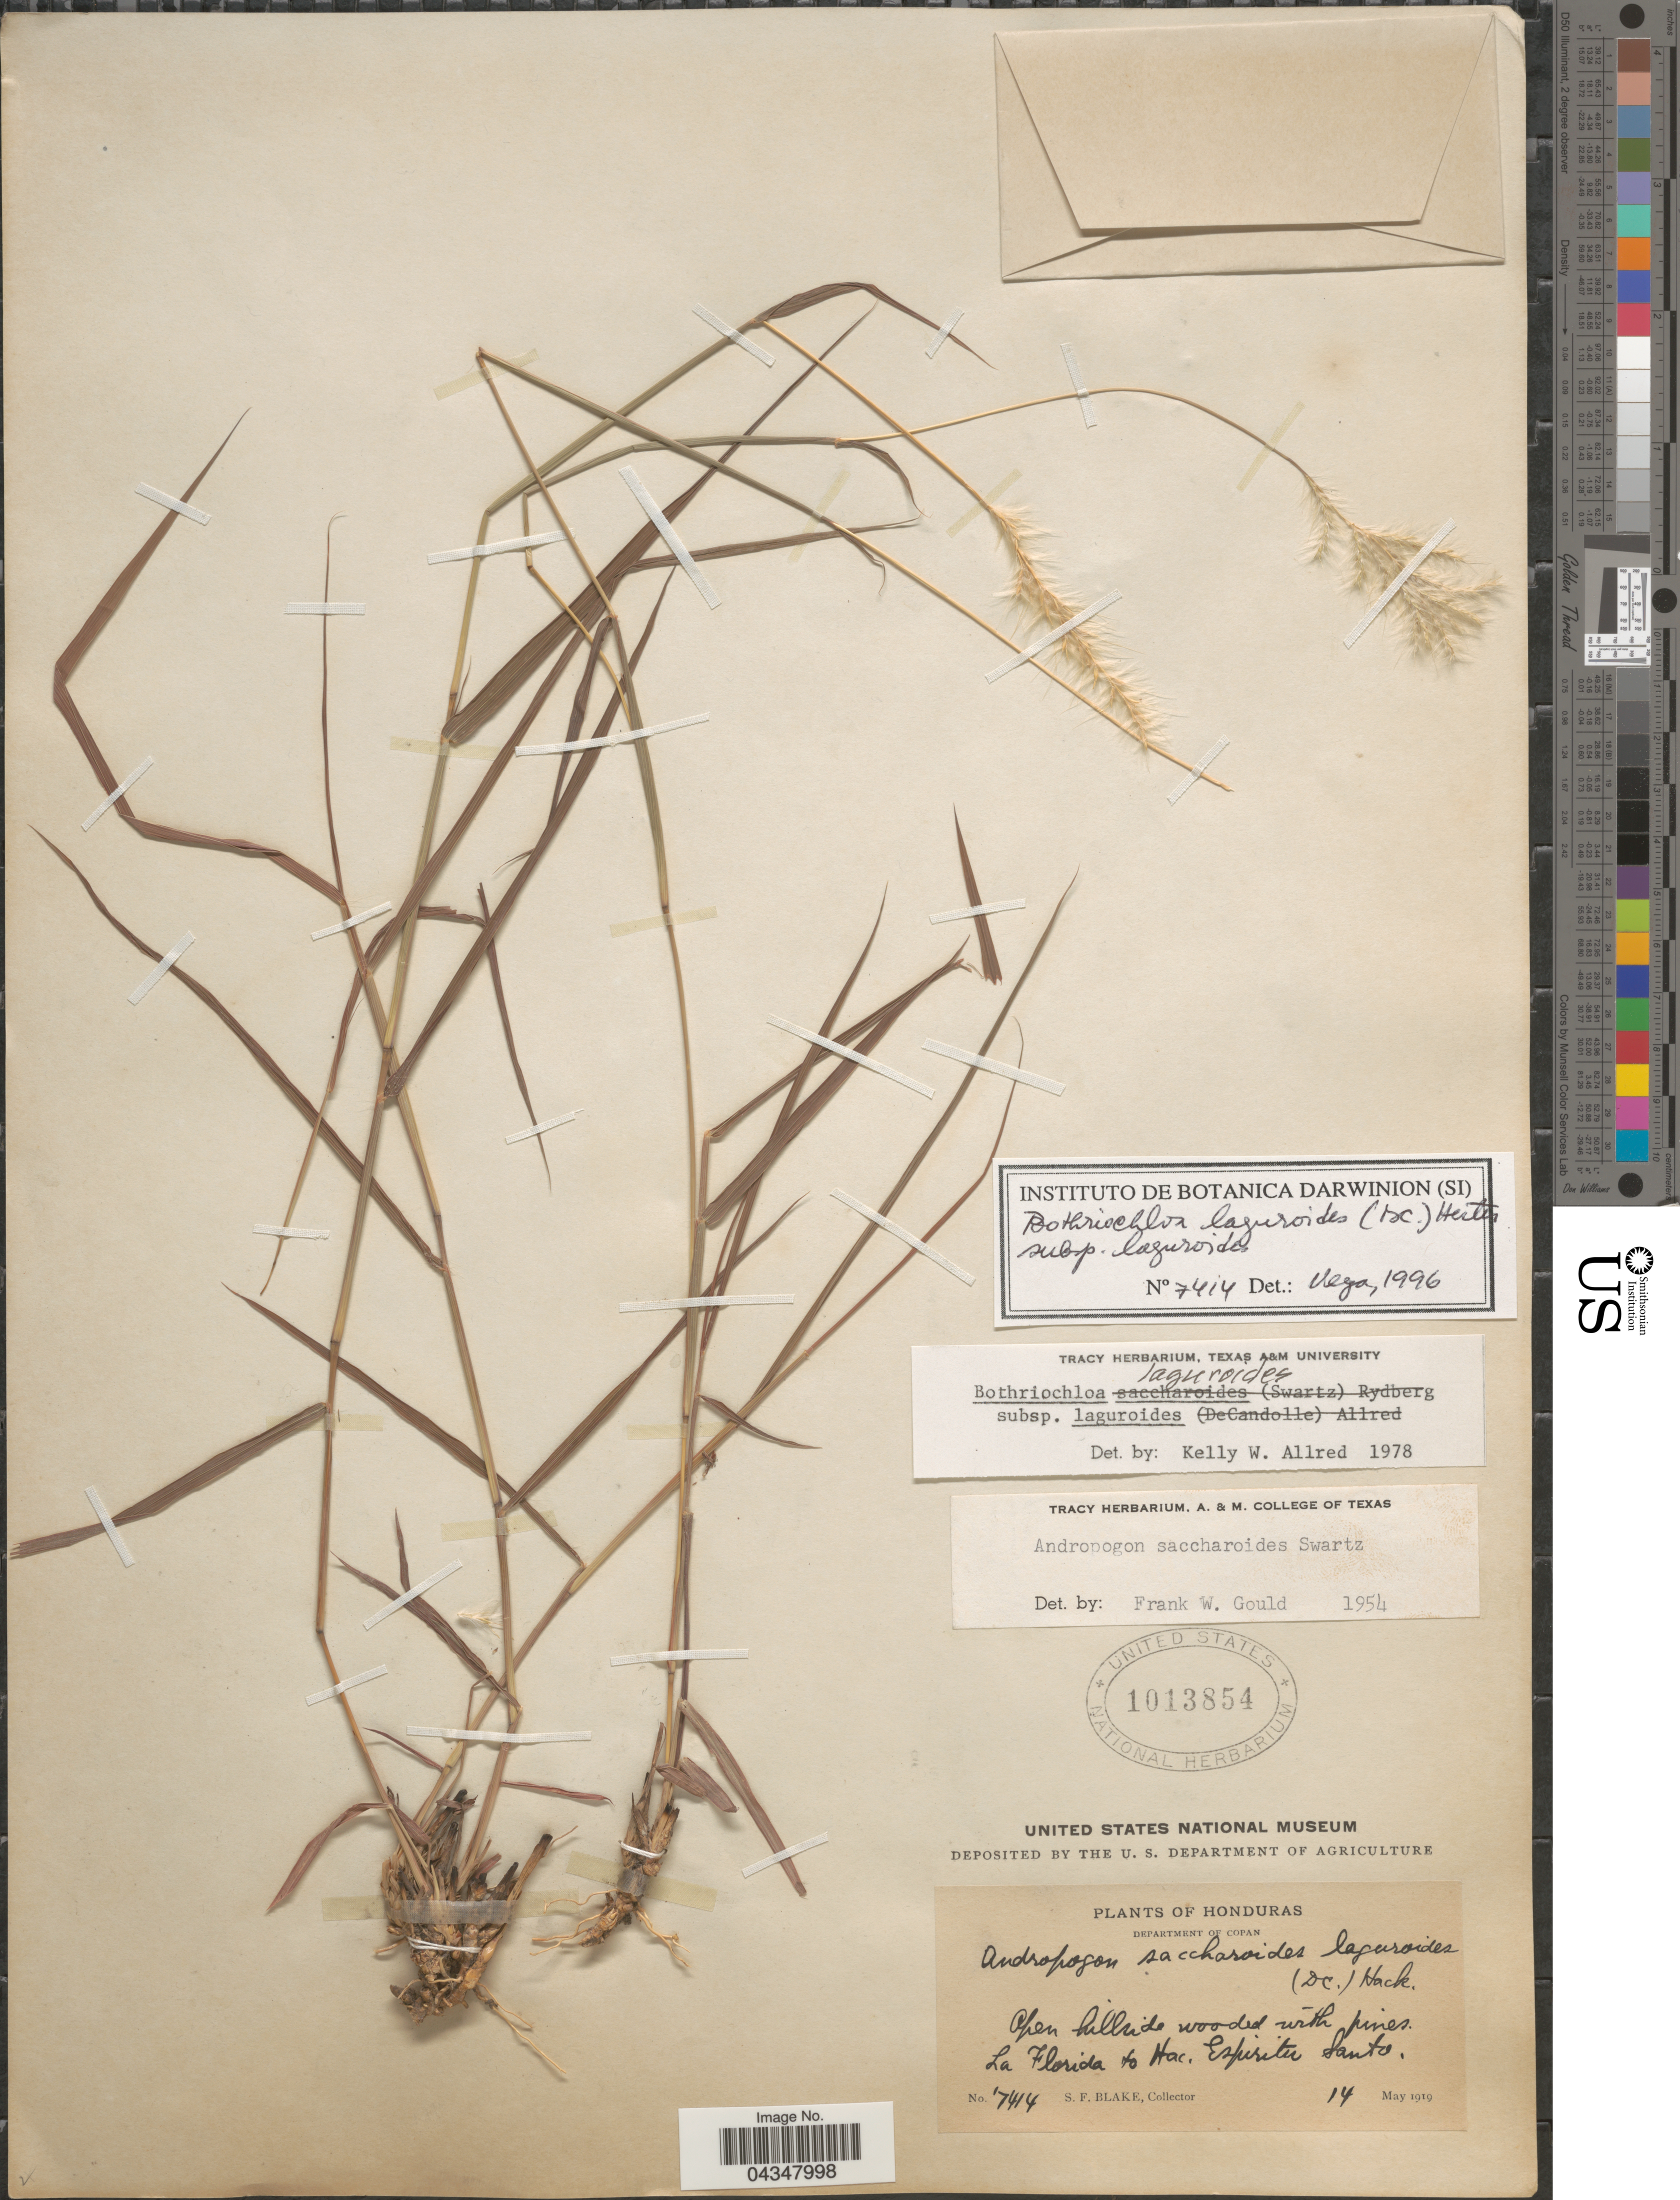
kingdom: Plantae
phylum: Tracheophyta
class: Liliopsida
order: Poales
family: Poaceae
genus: Bothriochloa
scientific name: Bothriochloa laguroides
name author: (DC.) Herter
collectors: S. Blake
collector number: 7414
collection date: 1919-05-14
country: Honduras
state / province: Copan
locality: Department of Copan. Open hillside wooded with pines. La Florida to Hac. Espiritu Santo.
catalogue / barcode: US 1013854